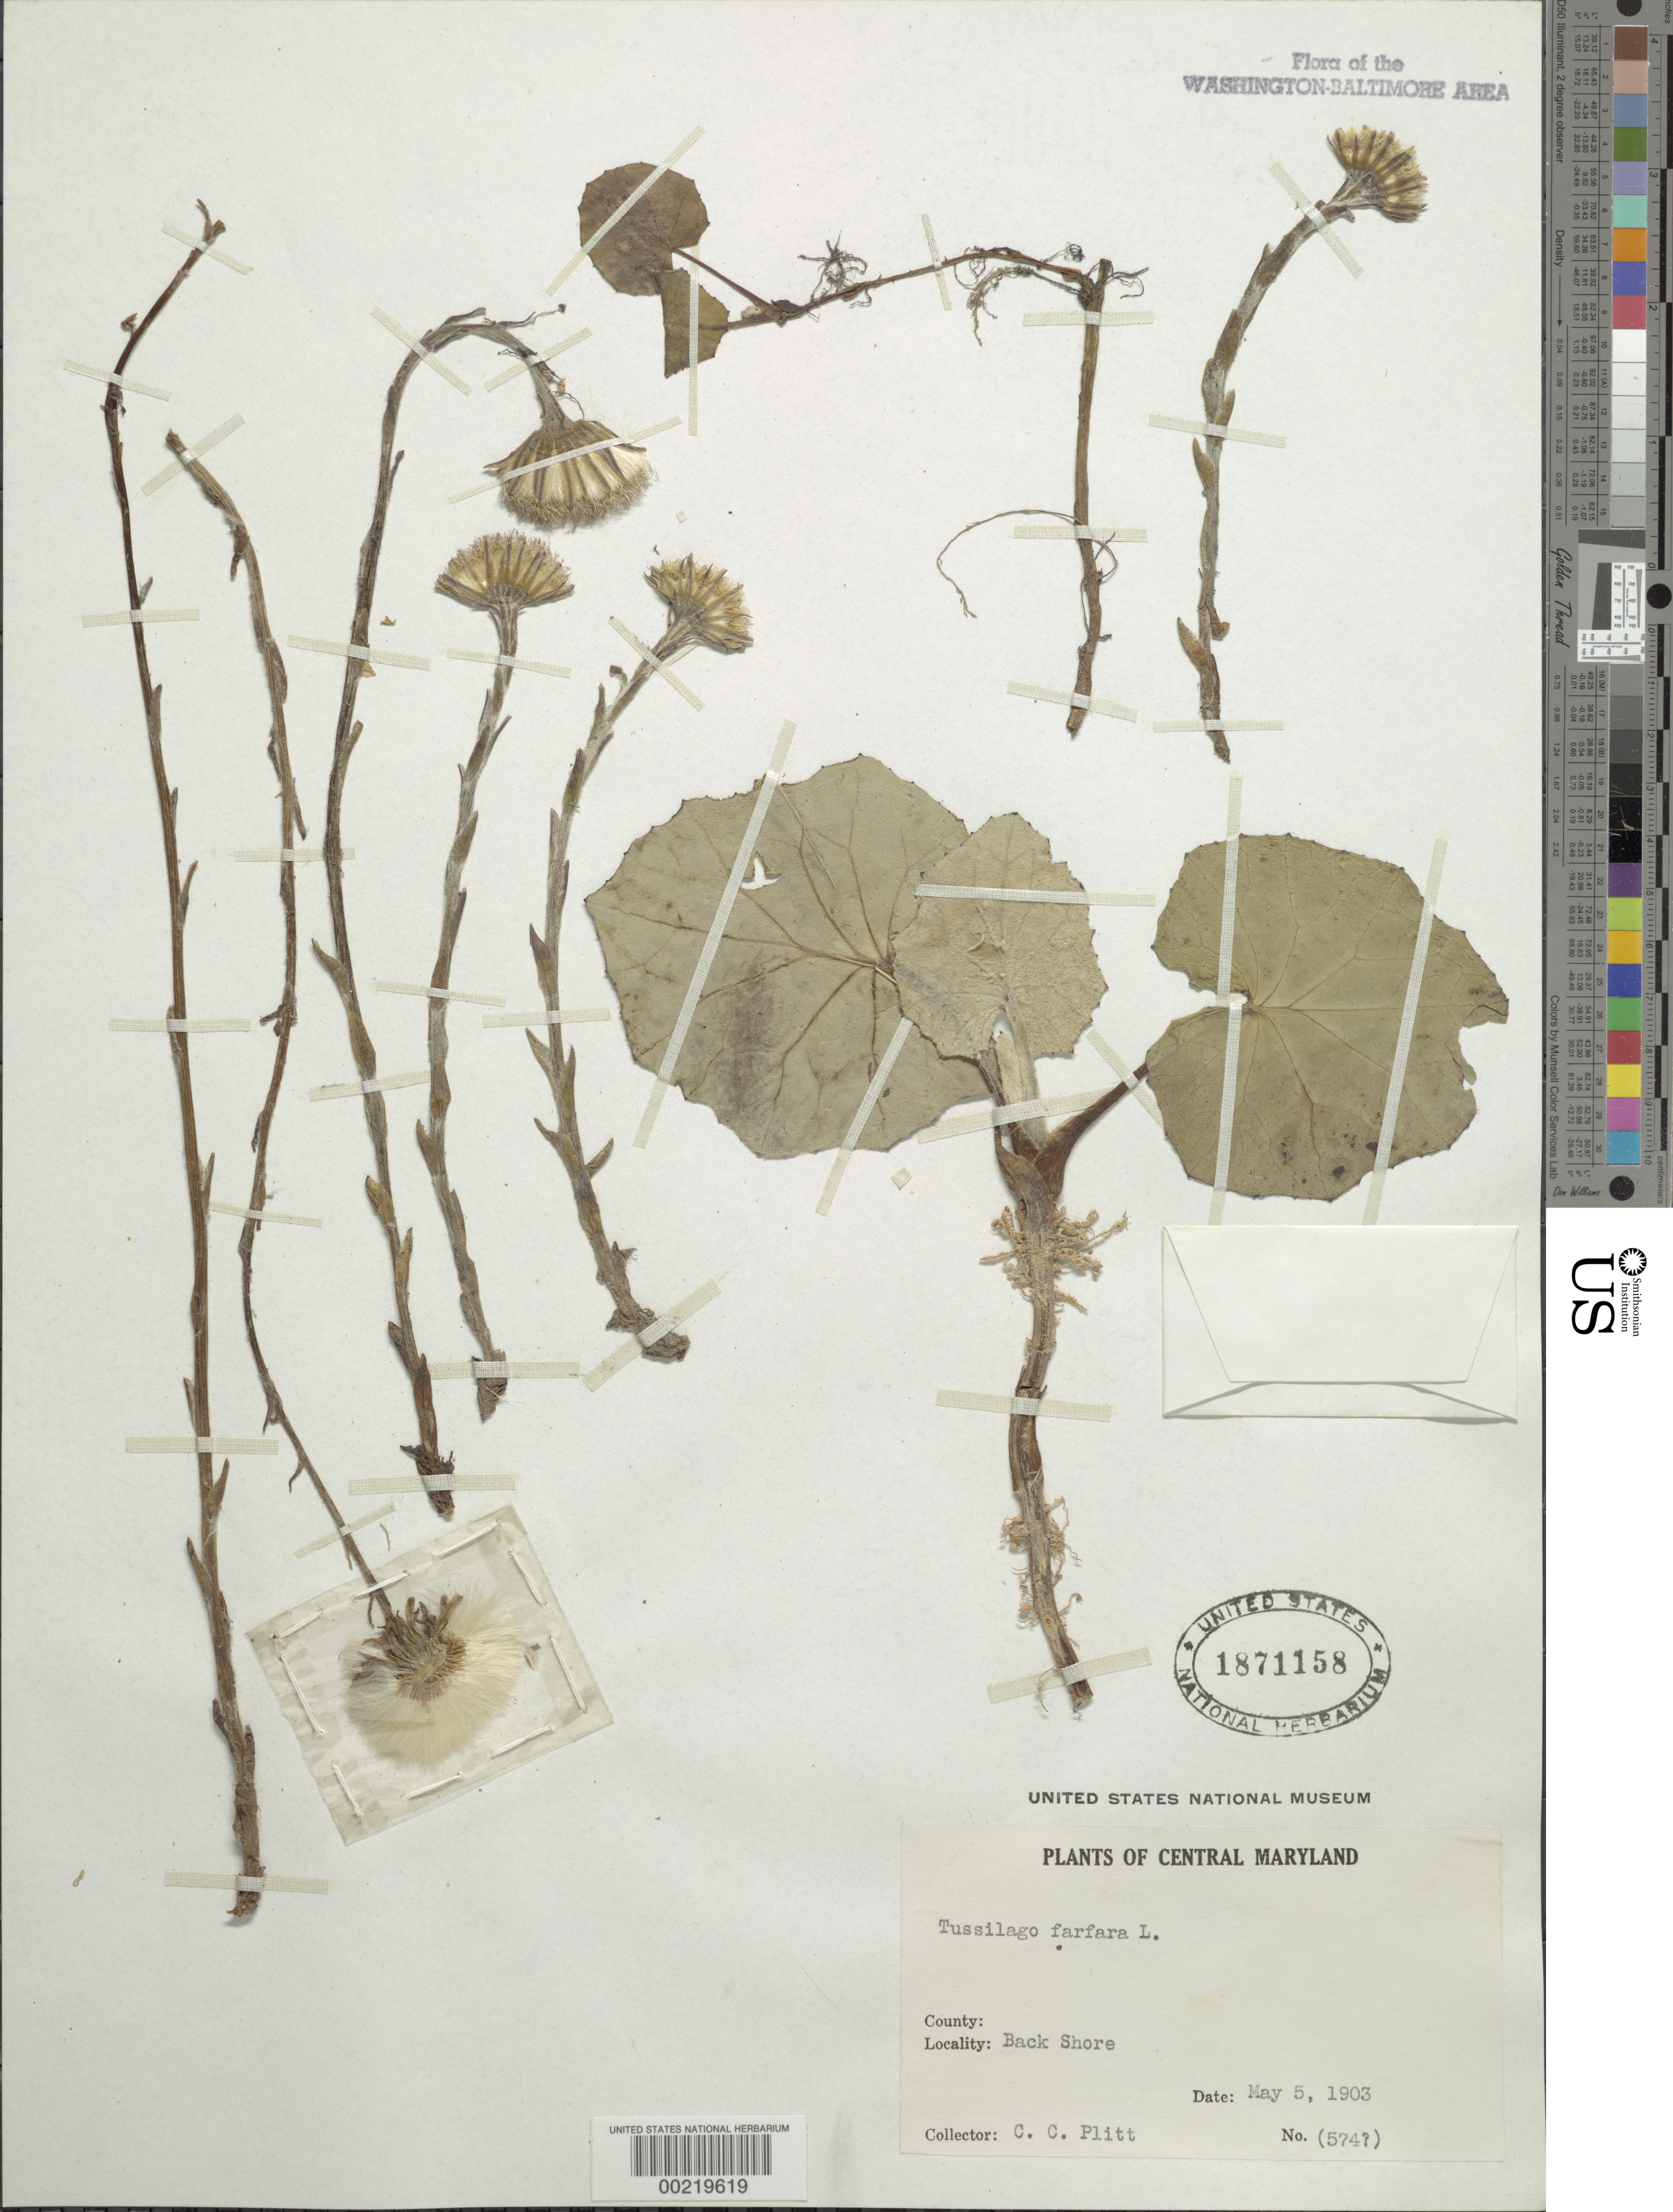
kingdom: Plantae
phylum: Tracheophyta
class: Magnoliopsida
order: Asterales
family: Asteraceae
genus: Tussilago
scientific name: Tussilago farfara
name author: L.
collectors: C. Plitt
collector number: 574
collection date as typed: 05 May 1903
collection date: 1903-05-05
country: United States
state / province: Maryland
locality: Back shore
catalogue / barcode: US 1871158